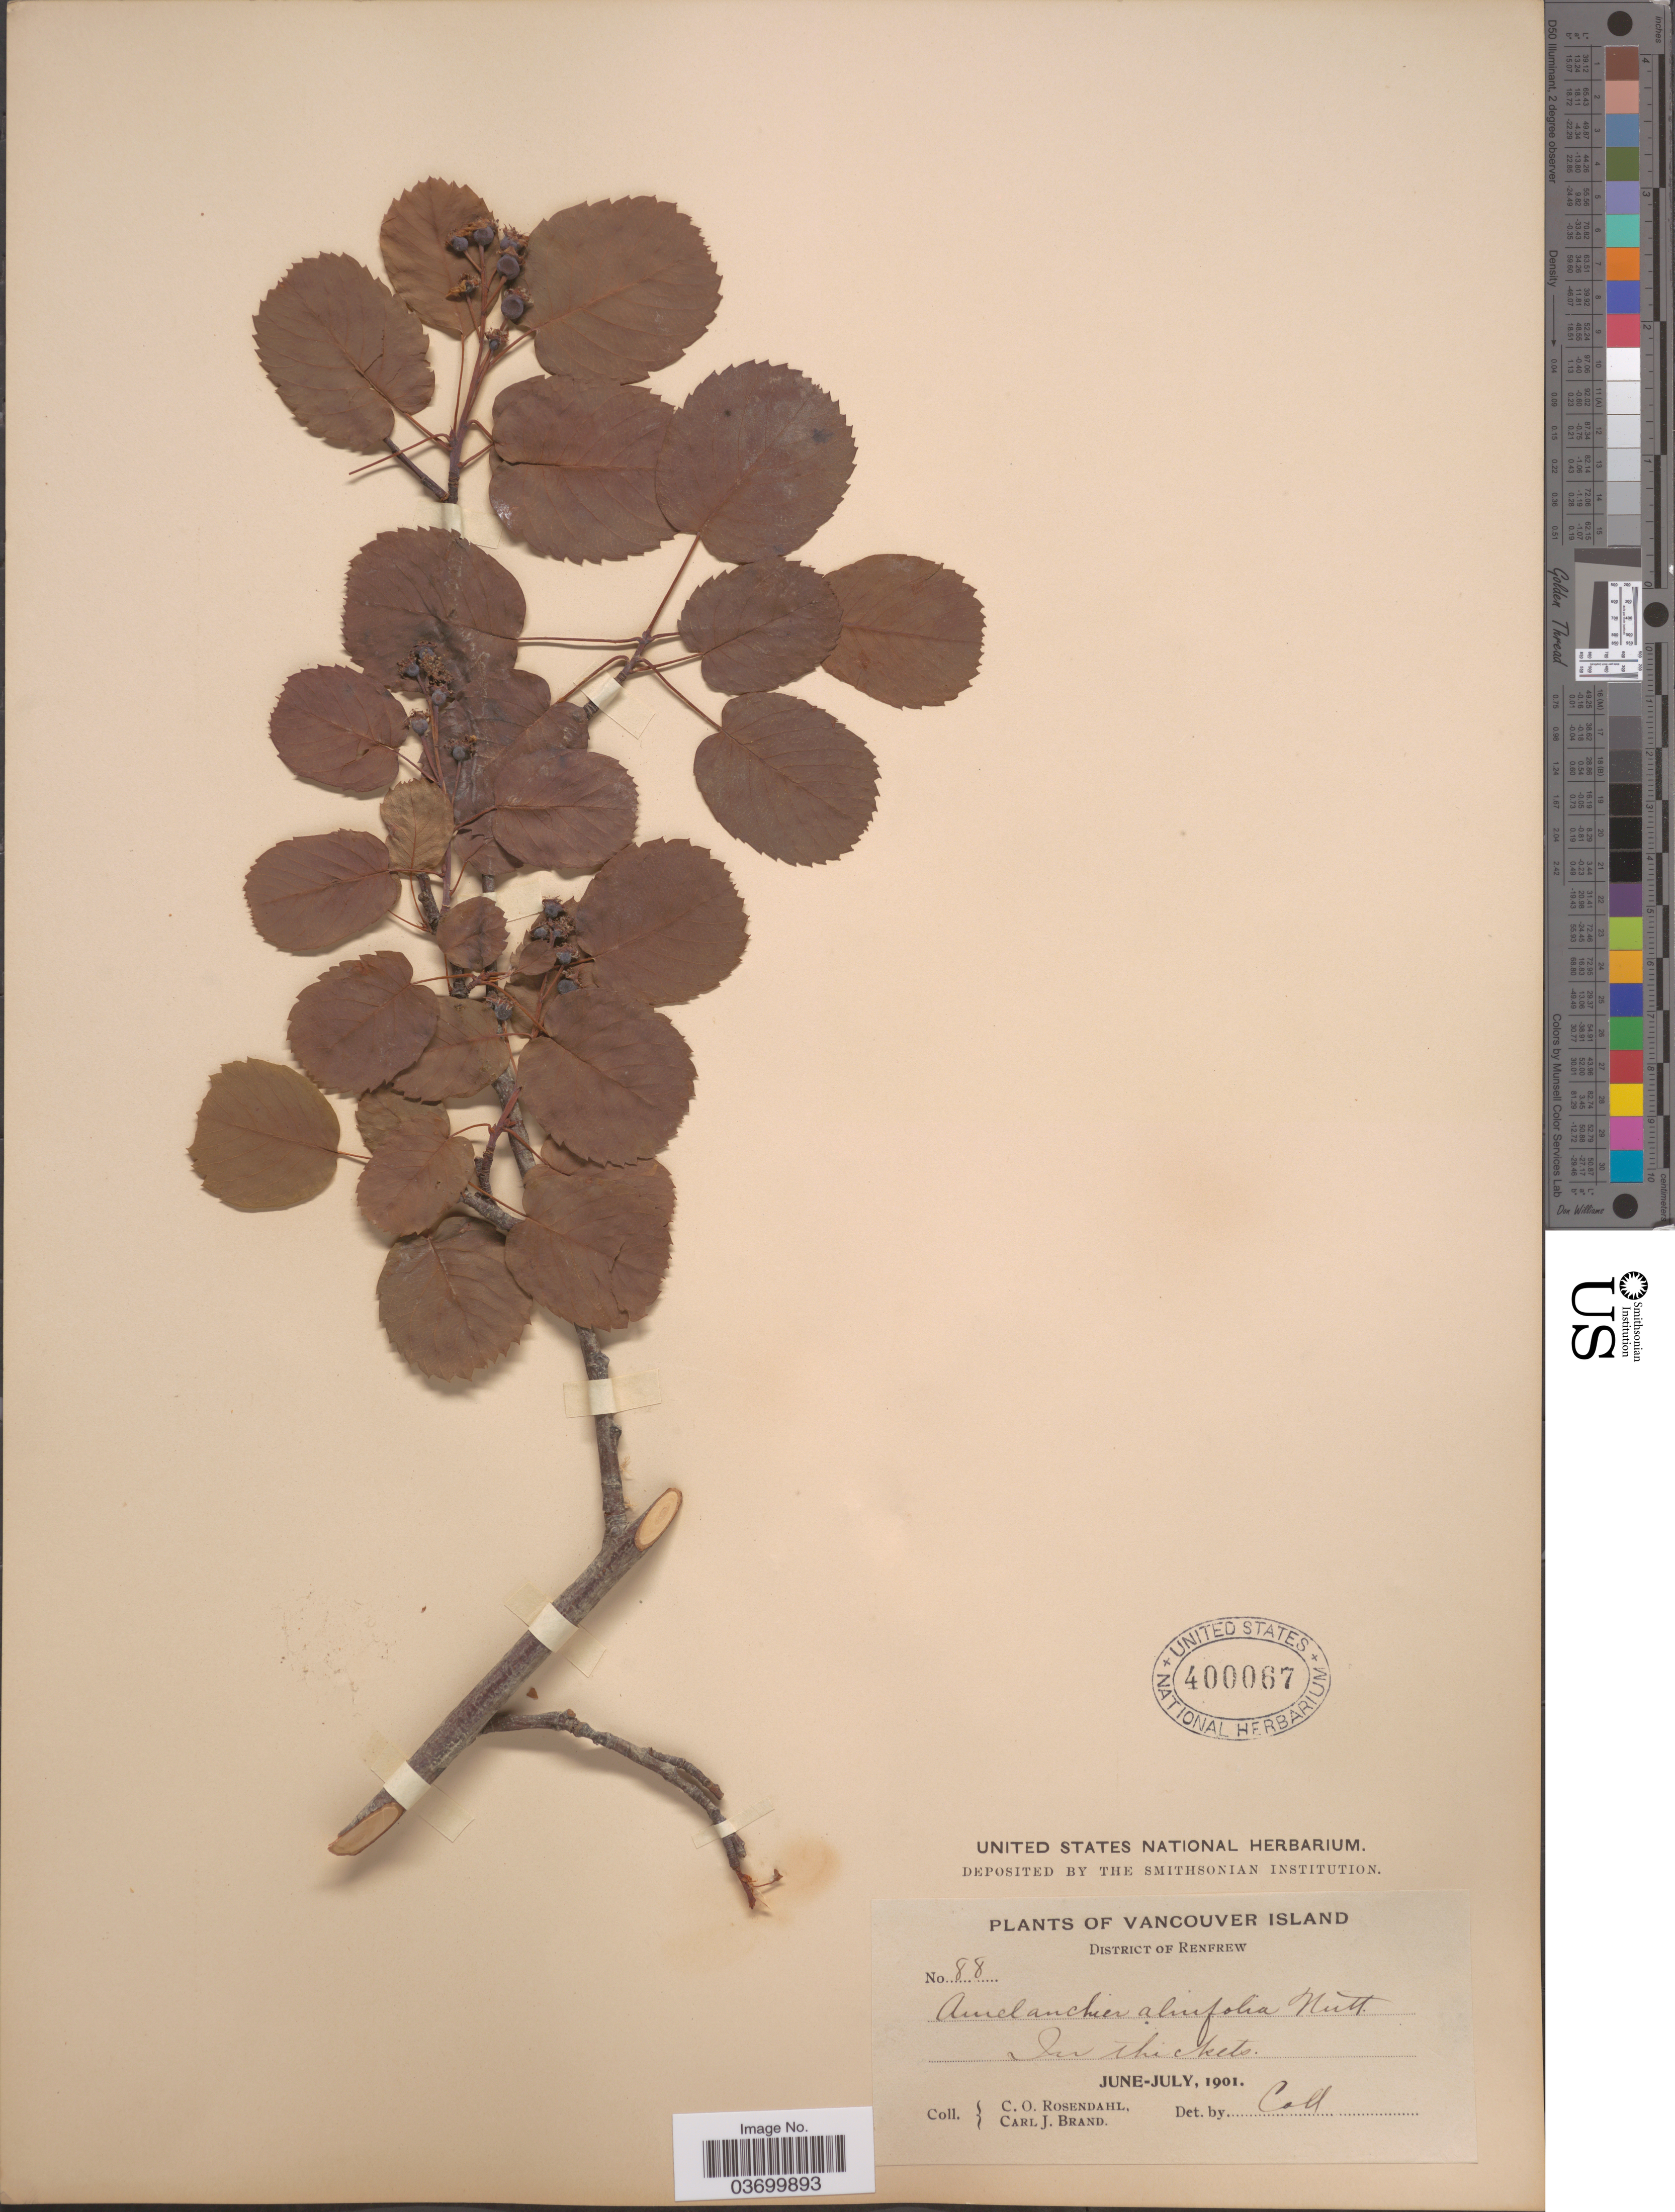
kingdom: Plantae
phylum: Tracheophyta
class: Magnoliopsida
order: Rosales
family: Rosaceae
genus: Amelanchier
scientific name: Amelanchier alnifolia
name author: (Nutt.) Nutt. ex M. Roem.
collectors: C. O. Rosendahl & C. J. Brand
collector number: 88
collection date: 1901-06/1901-07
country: Canada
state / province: British Columbia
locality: Vancouver Island. District of Renfrew.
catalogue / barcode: US 400067